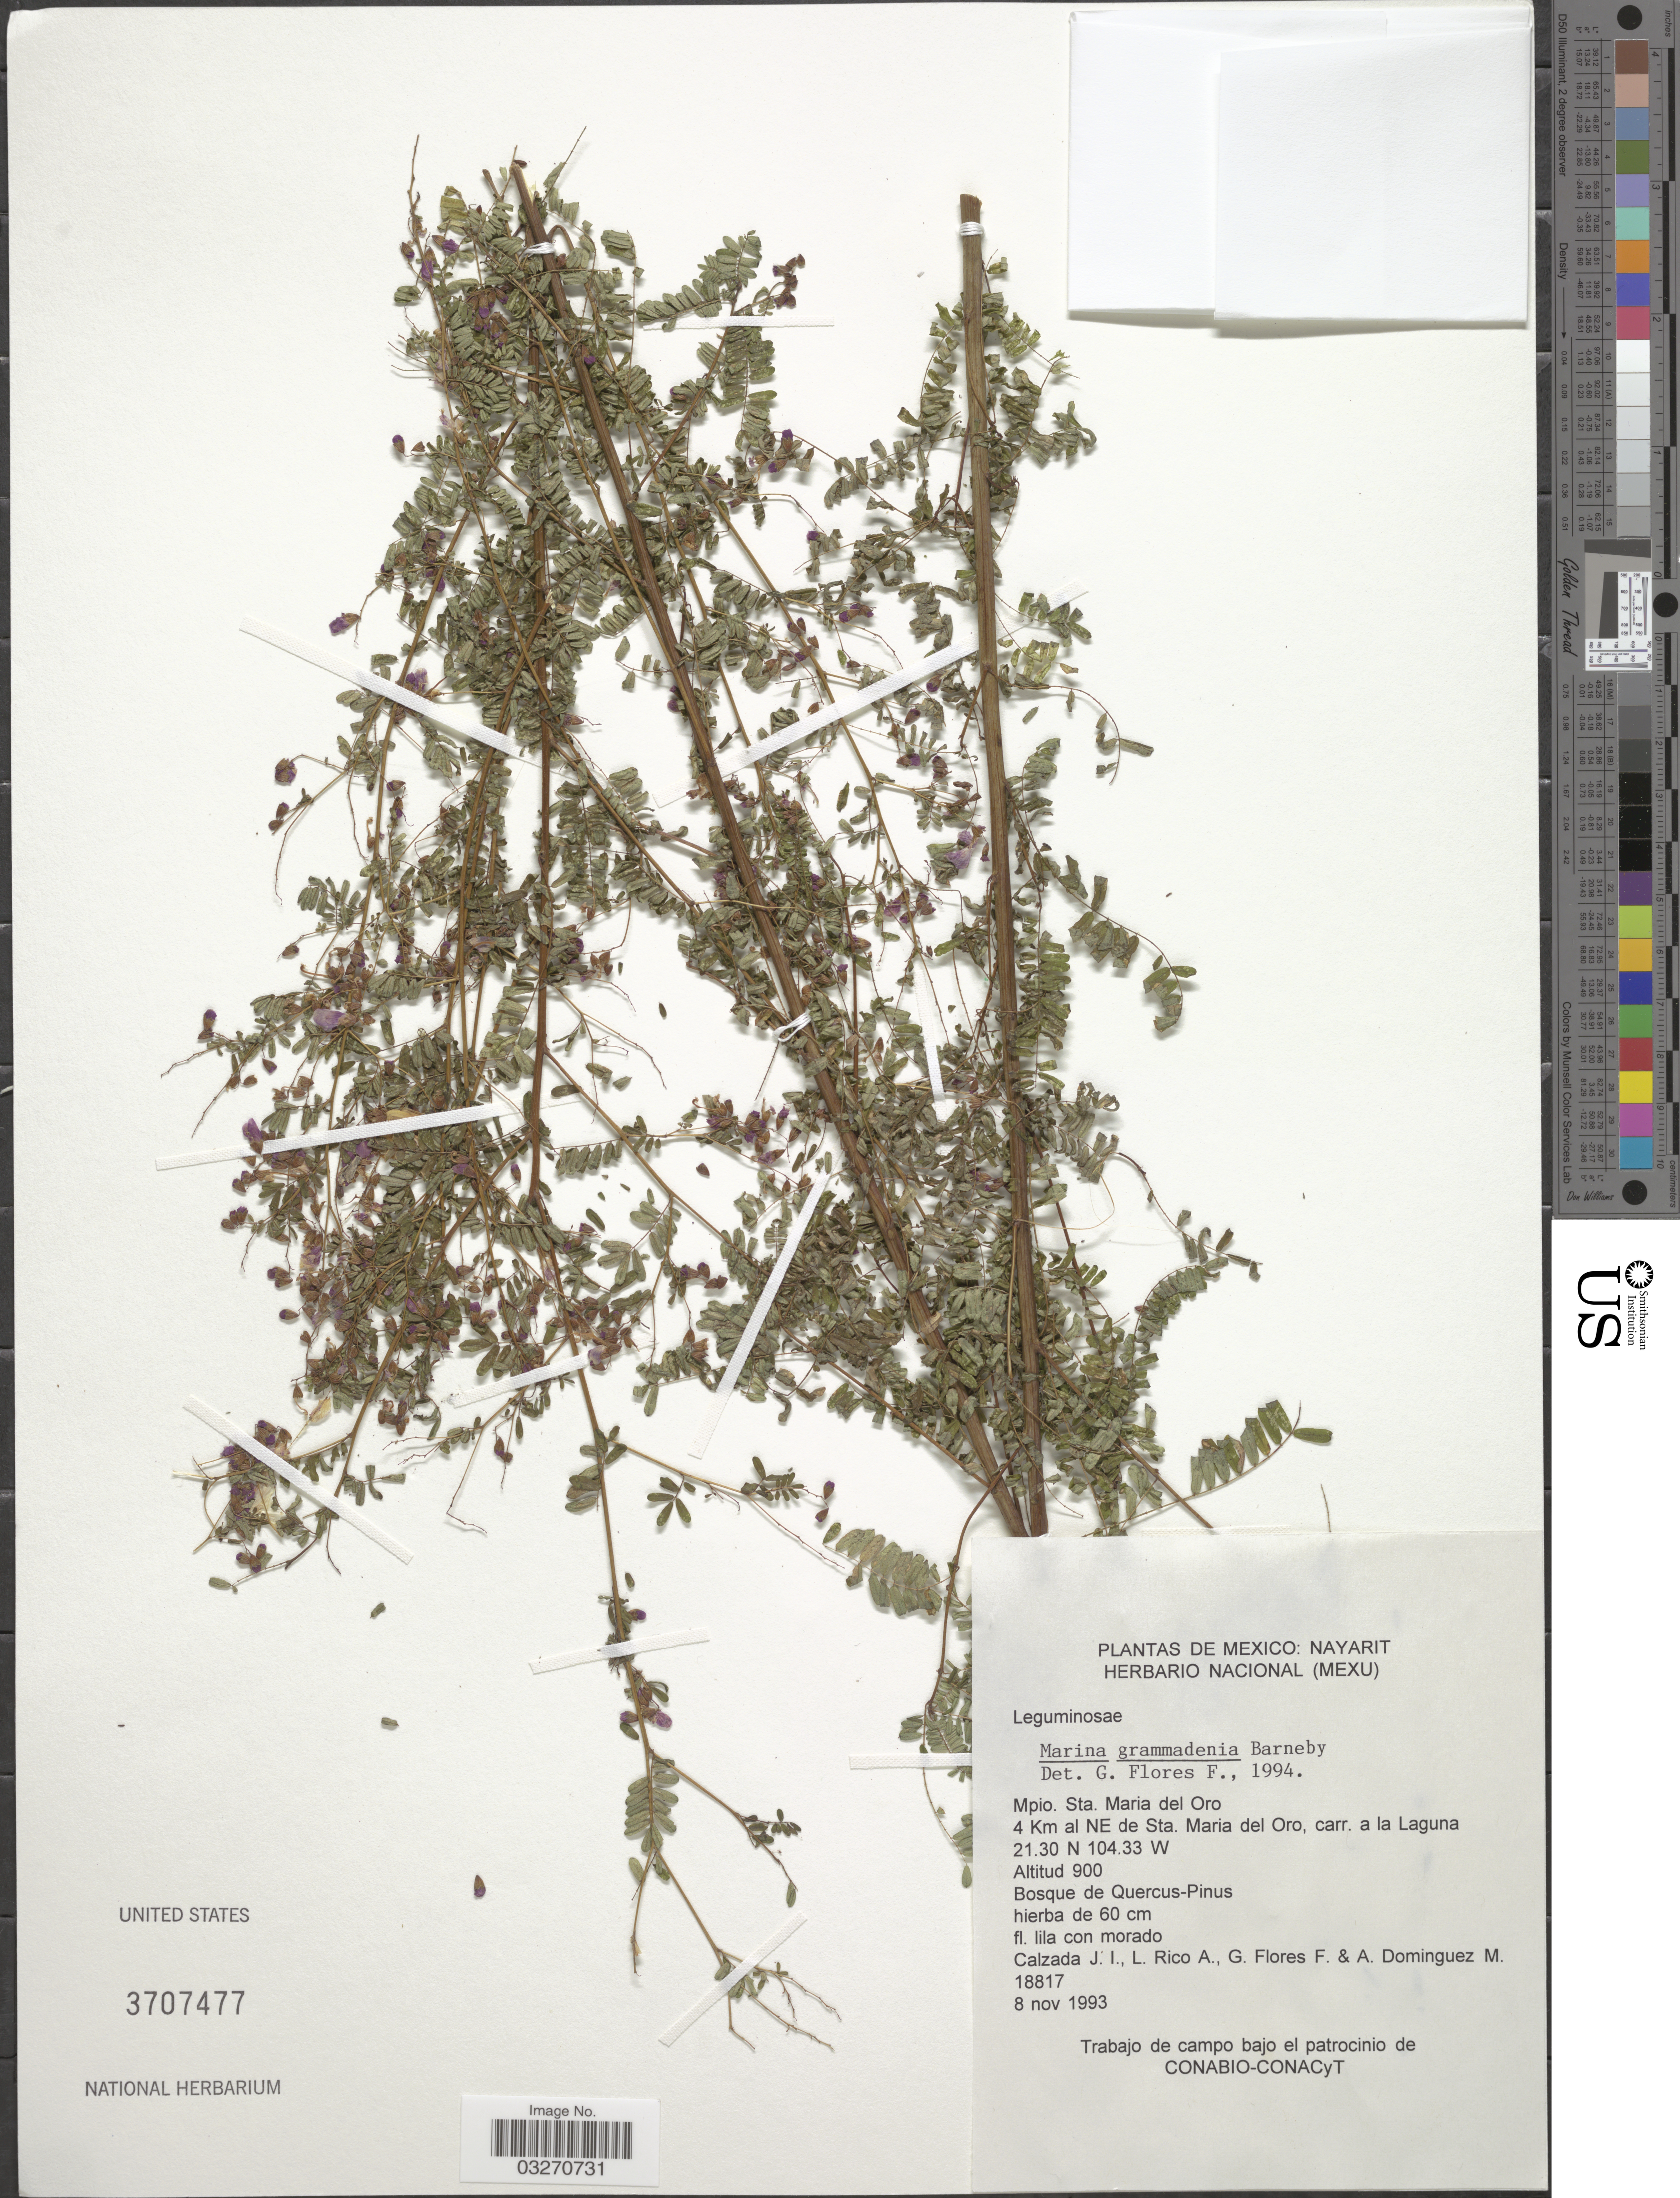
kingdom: Plantae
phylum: Tracheophyta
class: Magnoliopsida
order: Fabales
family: Fabaceae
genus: Marina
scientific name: Marina grammadenia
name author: Barneby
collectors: J. I. Calzada, M. Rico Arce, G. Flores F. & A. Dominguez M.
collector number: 18817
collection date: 1993-11-08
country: Mexico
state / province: Nayarit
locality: Mpio. Sta. Maria del Oro. 4 Km al NE de Sta. Maria del Oro, carr. a la Laguna.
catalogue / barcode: US 3707477